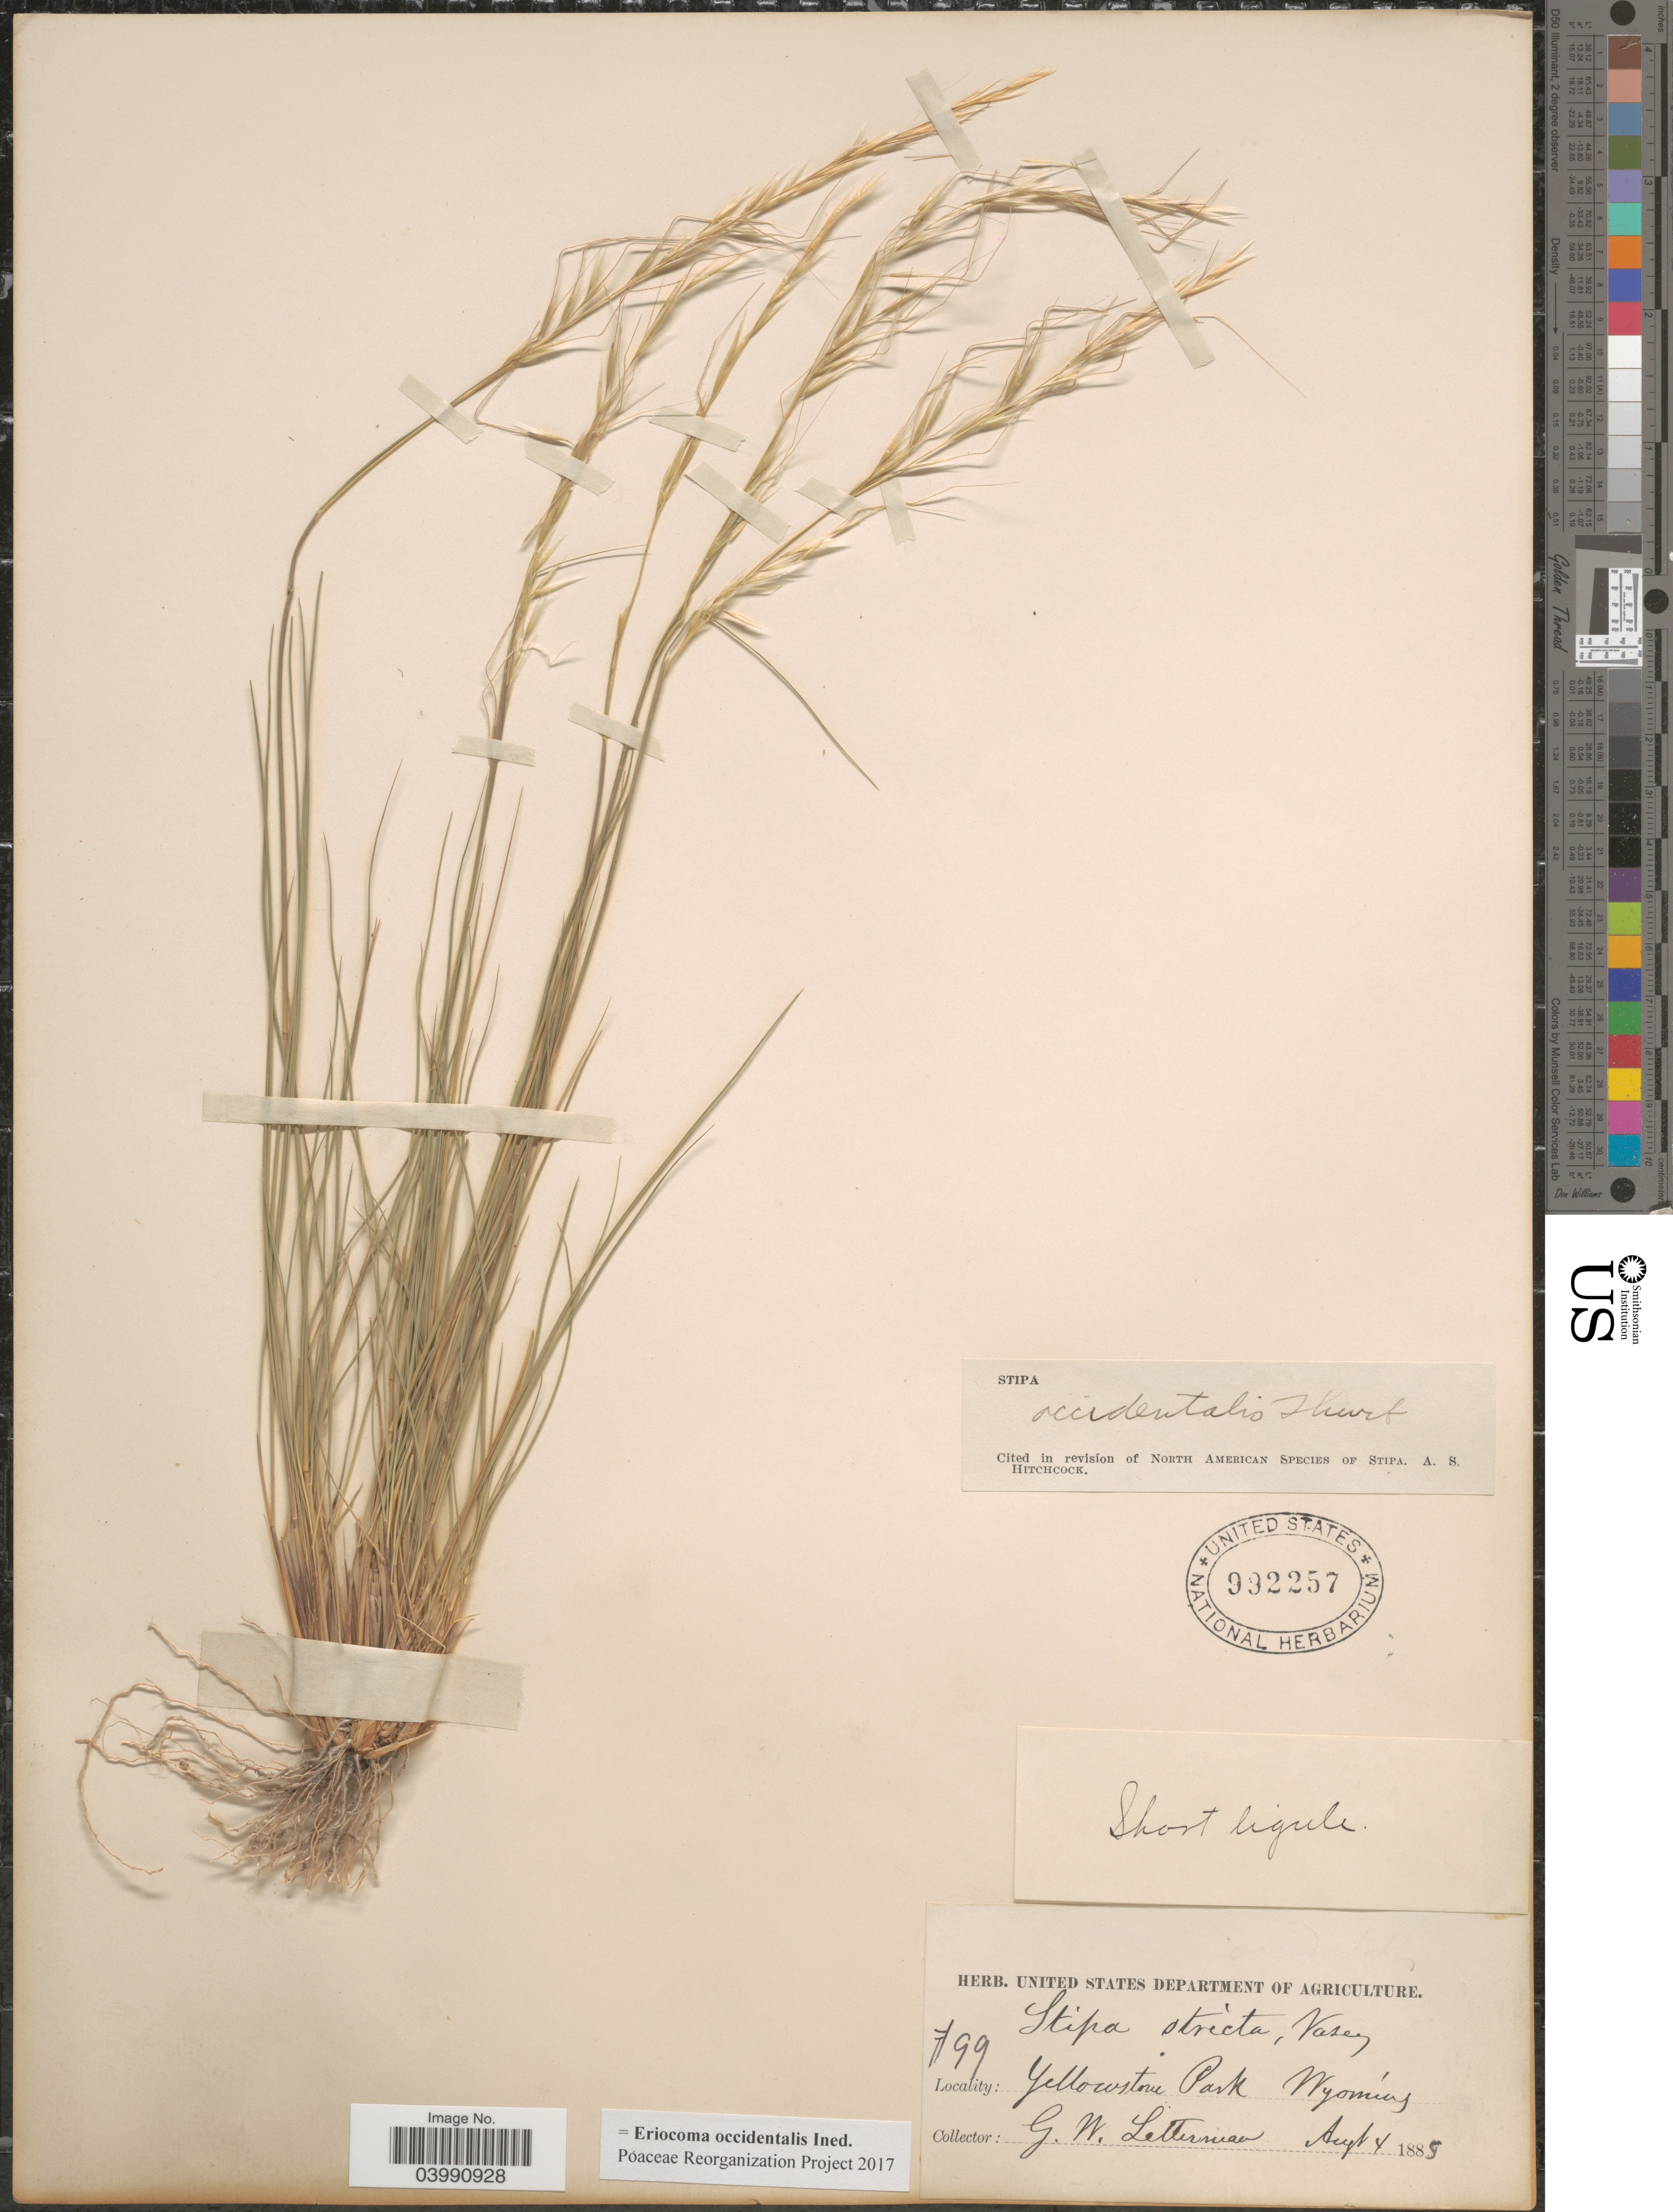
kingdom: Plantae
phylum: Tracheophyta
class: Liliopsida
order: Poales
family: Poaceae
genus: Eriocoma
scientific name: Eriocoma occidentalis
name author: (Thurb. ex S. Watson) Romasch.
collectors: G. W. Letterman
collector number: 99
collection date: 1885-08-04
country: United States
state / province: Wyoming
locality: Yellowstone Park.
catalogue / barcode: US 992257